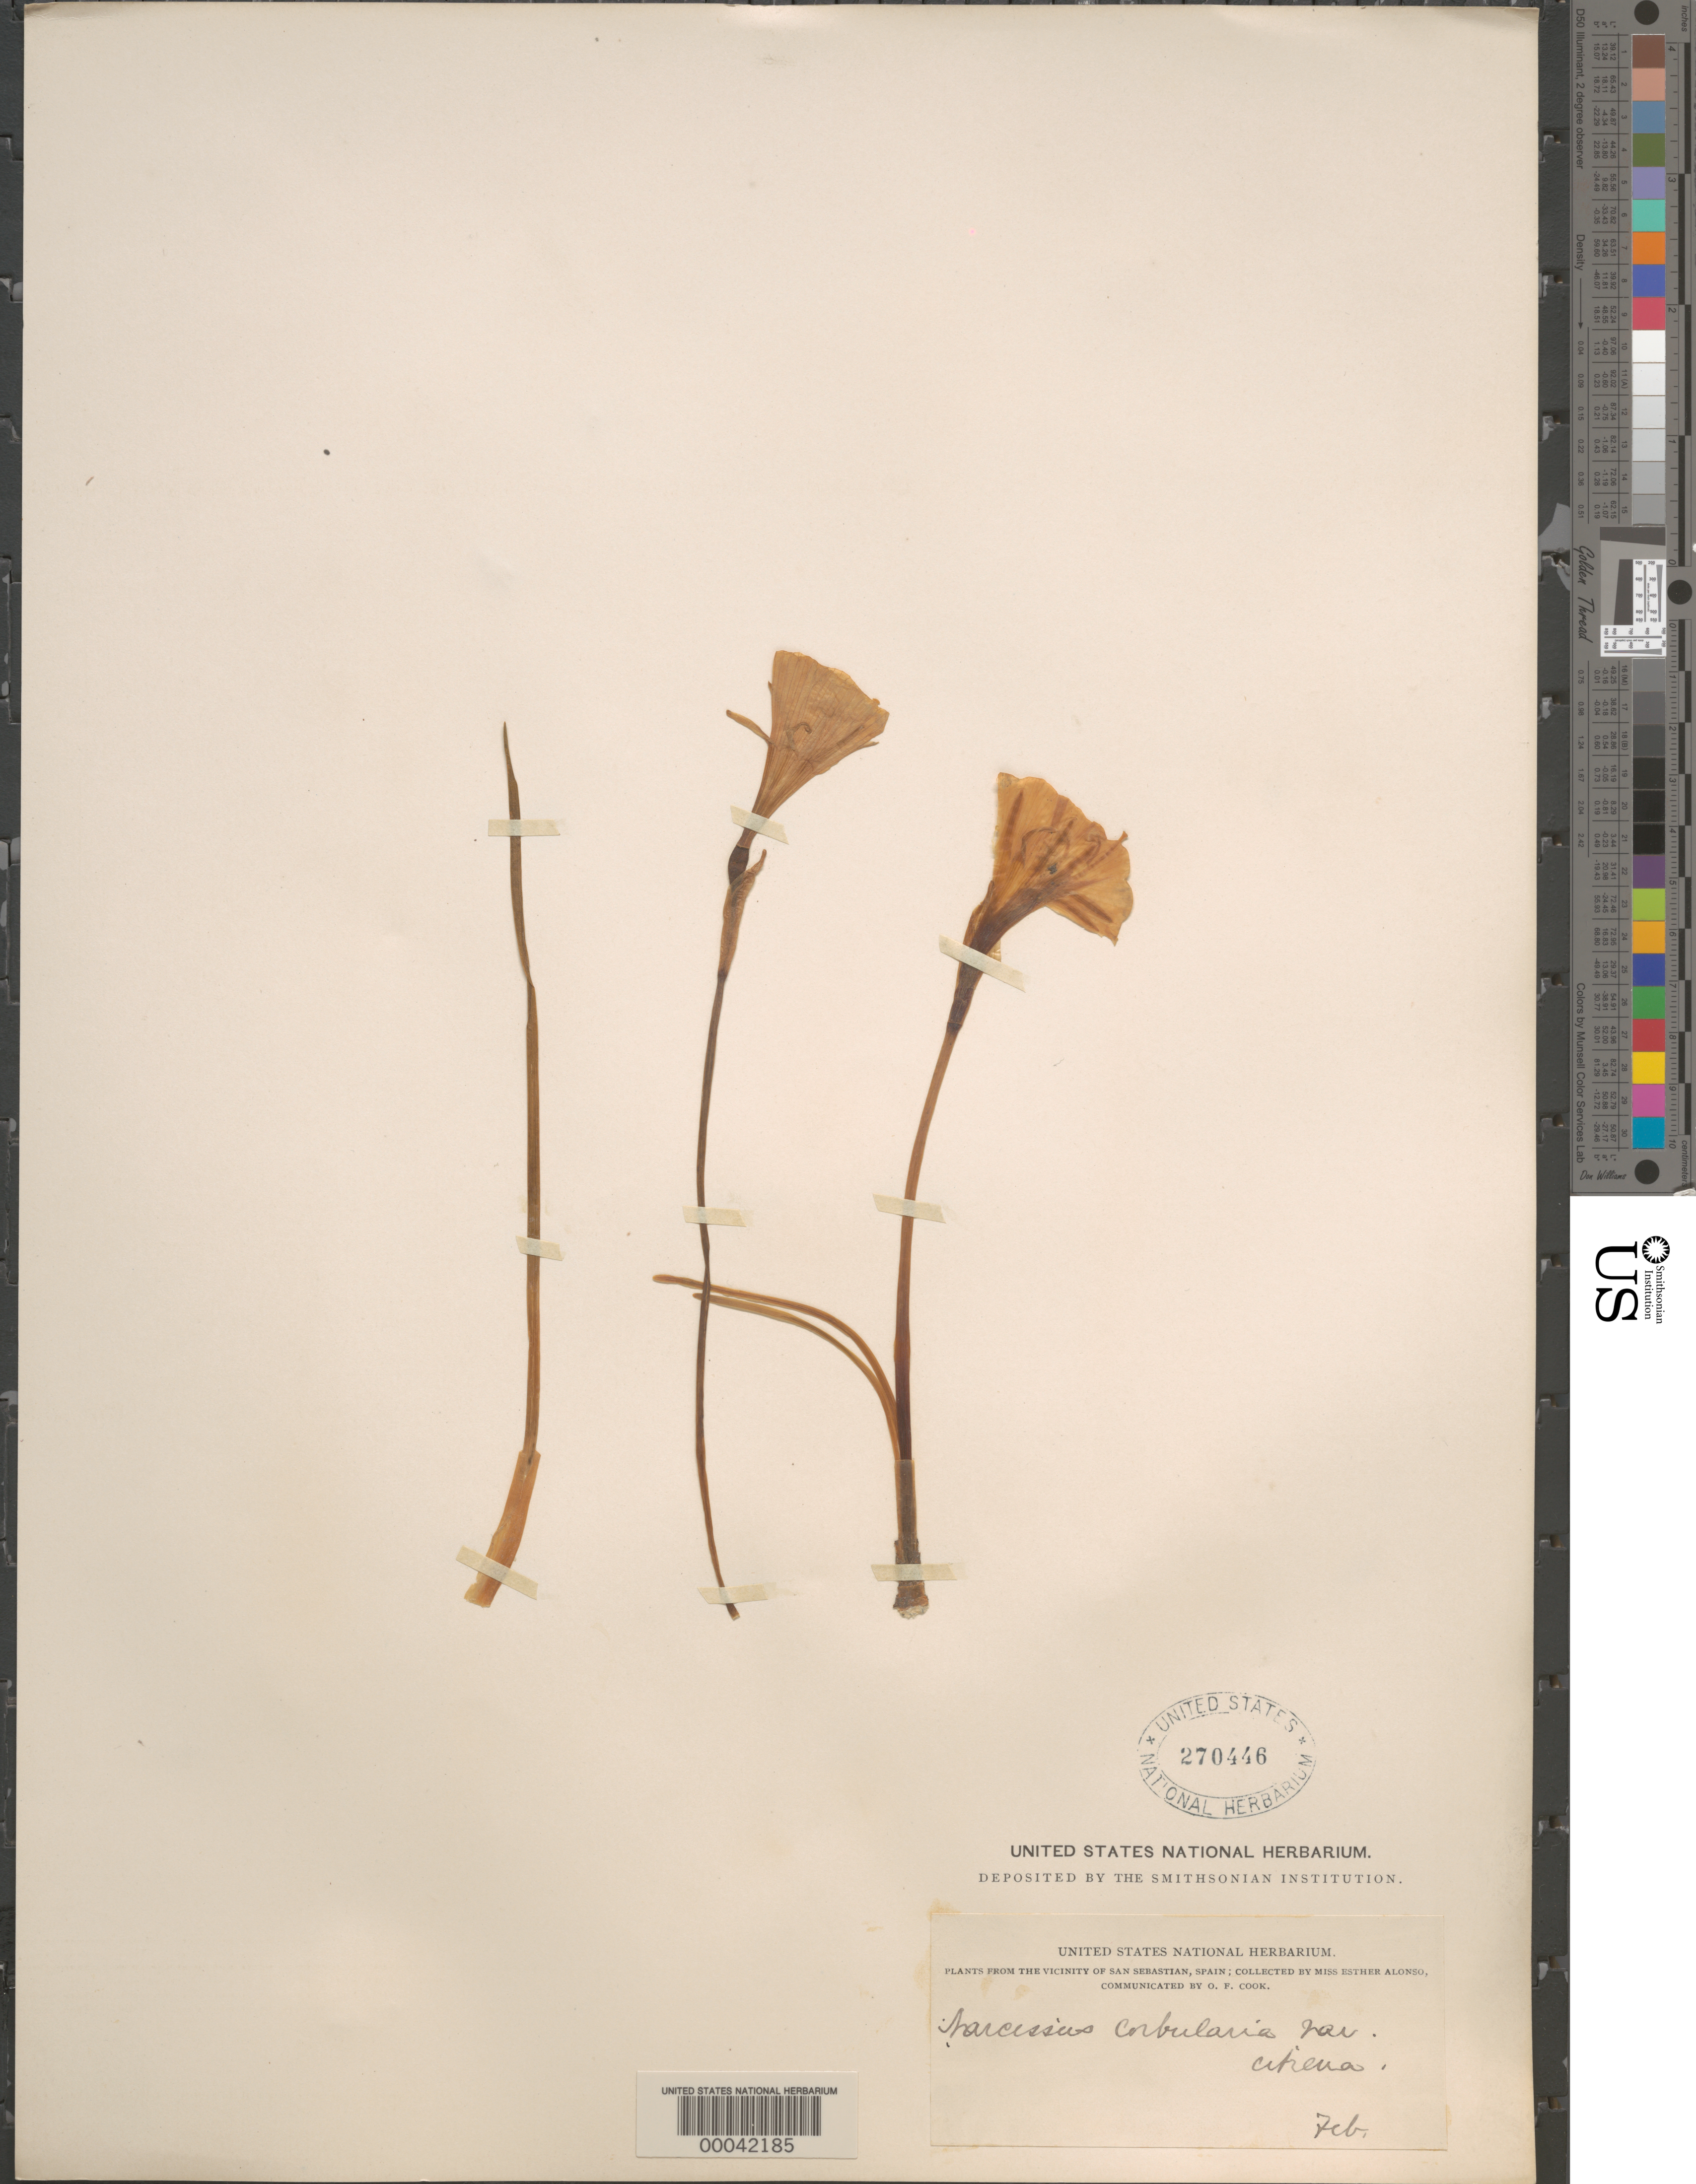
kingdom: Plantae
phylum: Tracheophyta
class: Liliopsida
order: Asparagales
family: Amaryllidaceae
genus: Narcissus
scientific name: Narcissus bulbocodium var. citrinus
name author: (Baker) Voss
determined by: Strong, Mark T., (BOT), Smithsonian Institution - National Museum of Natural History (UNITED STATES)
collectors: E. Alonso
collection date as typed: Feb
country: Spain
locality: Vicinity of san sebastian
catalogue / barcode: US 270446